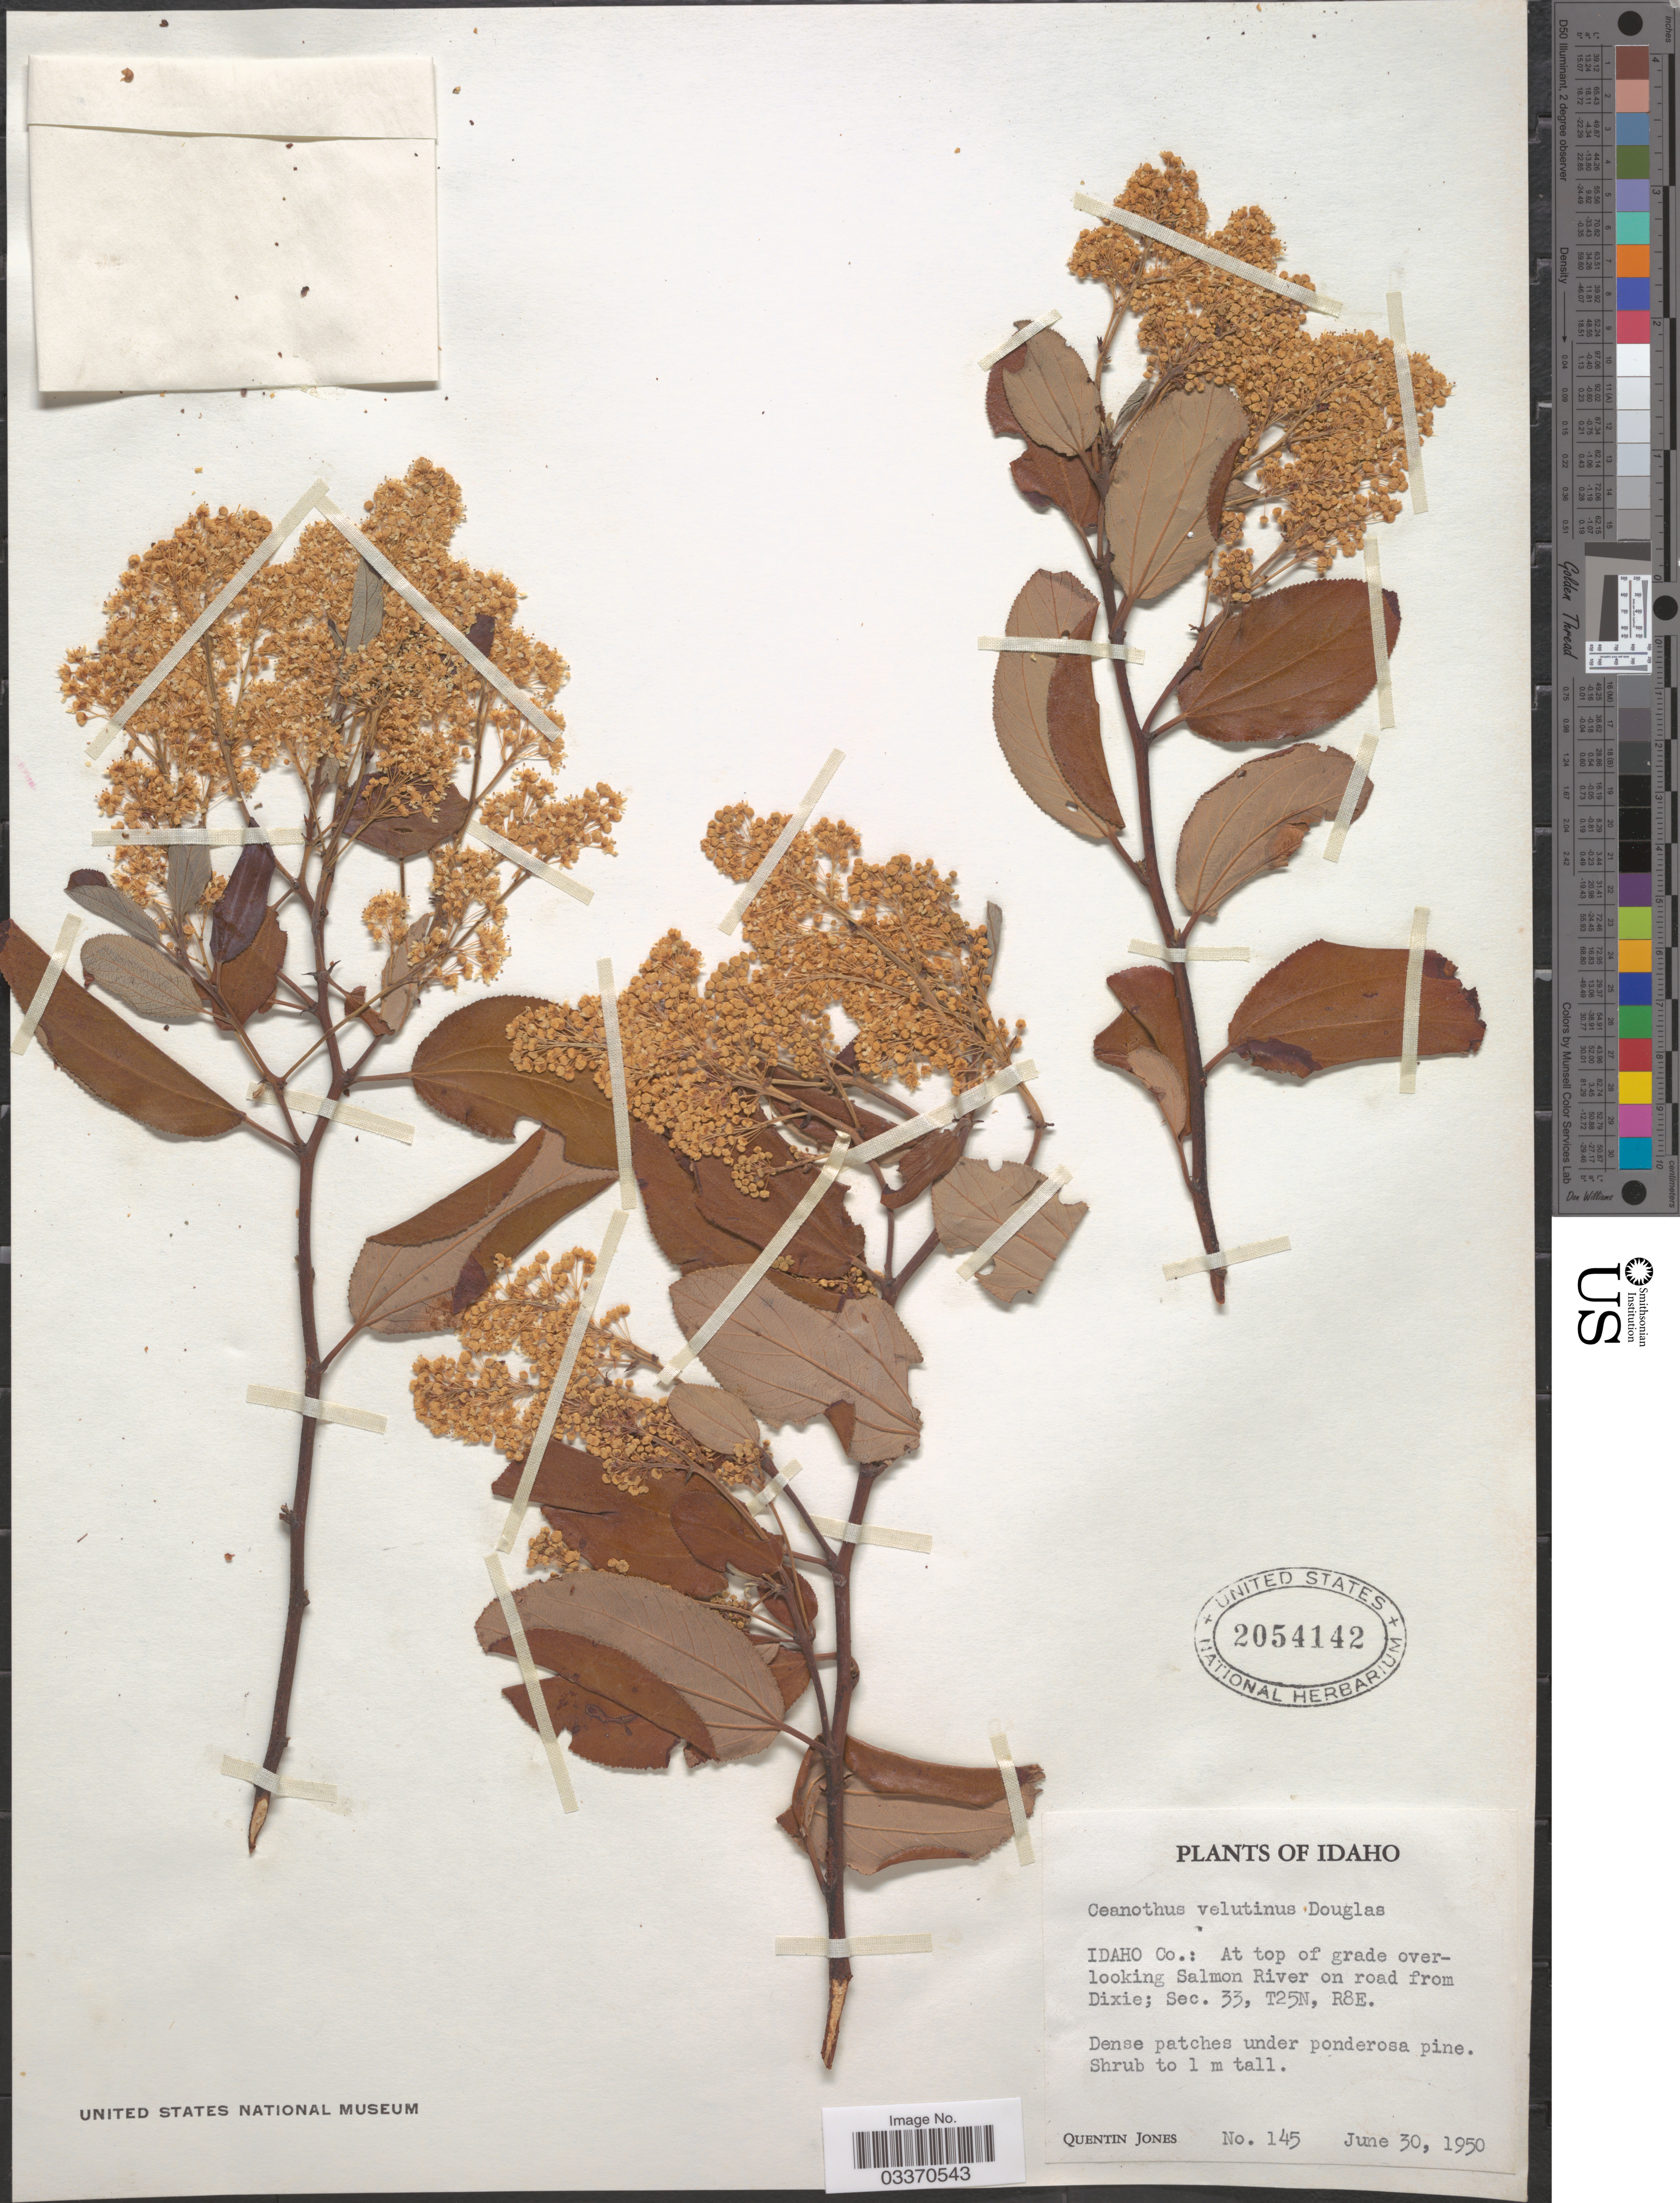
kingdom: Plantae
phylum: Tracheophyta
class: Magnoliopsida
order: Rosales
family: Rhamnaceae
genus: Ceanothus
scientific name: Ceanothus velutinus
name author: Douglas ex Hook.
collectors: Q. Jones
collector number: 145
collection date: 1950-06-30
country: United States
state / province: Idaho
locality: Idaho Co.: At top of grade overlooking Salmon River on road from Dixie; Sec. 33, T25N, R8E.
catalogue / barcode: US 2054142